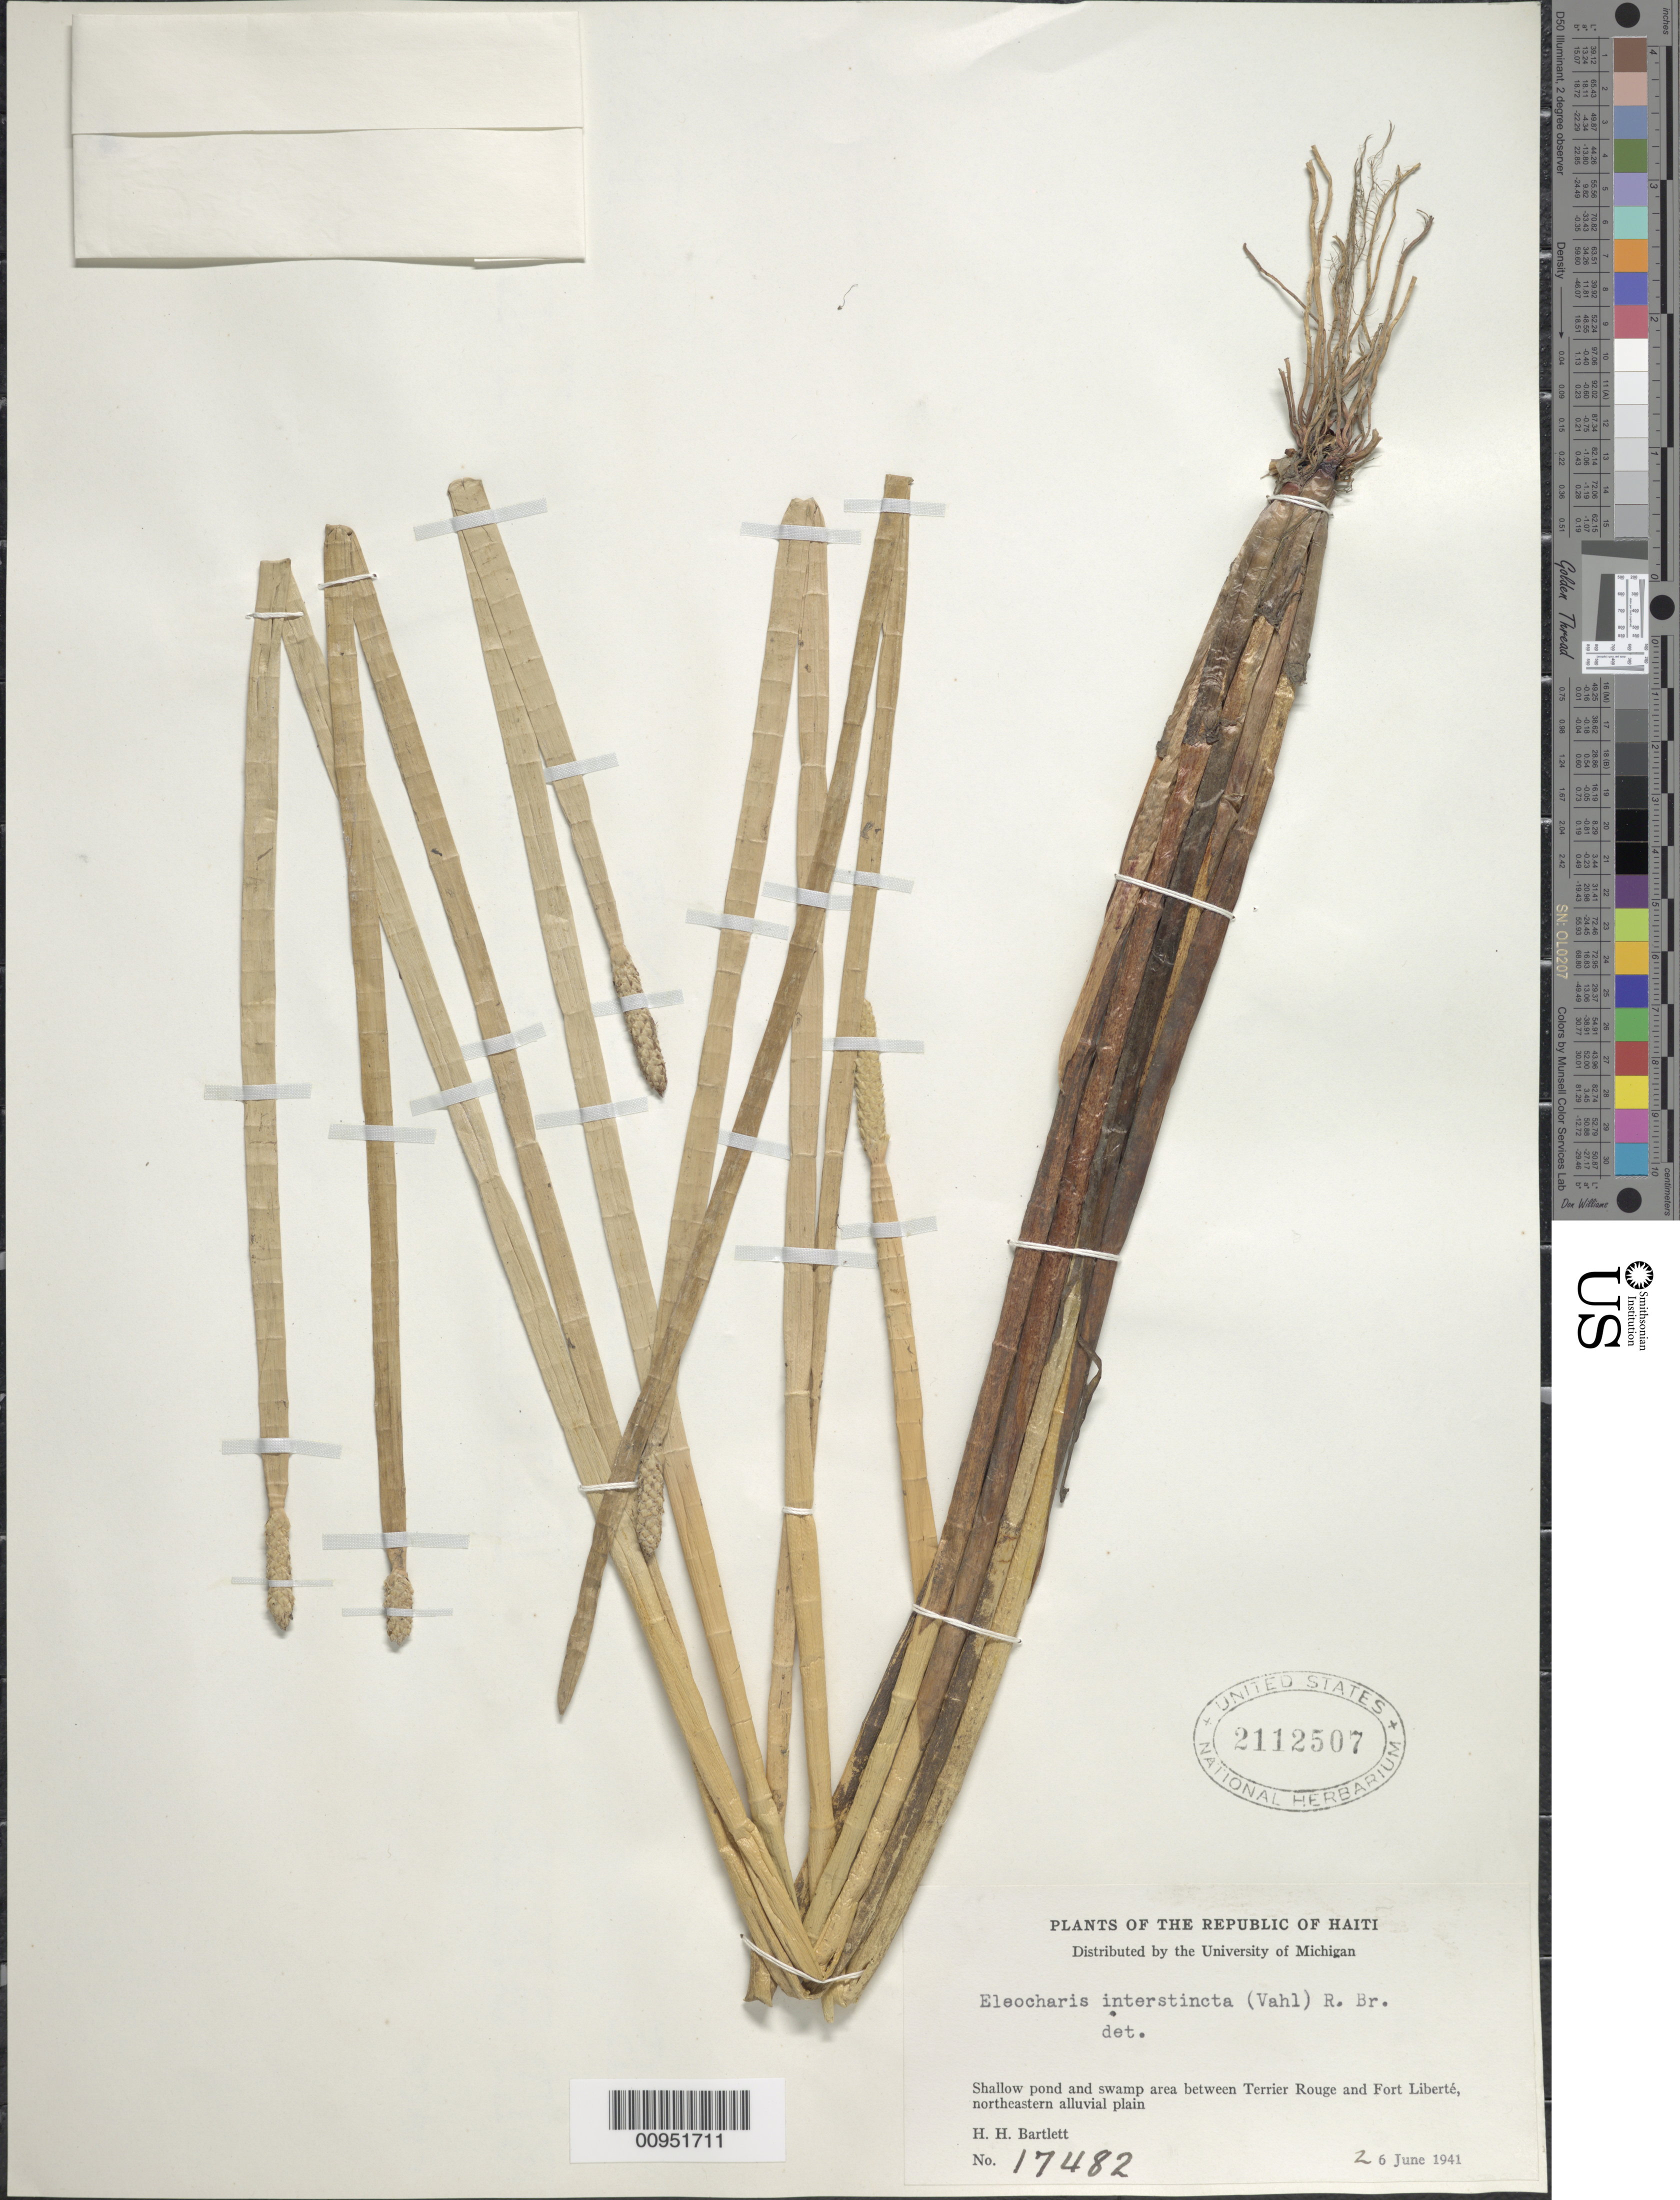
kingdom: Plantae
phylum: Tracheophyta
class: Liliopsida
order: Poales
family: Cyperaceae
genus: Eleocharis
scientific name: Eleocharis interstincta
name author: (Vahl) Roem. & Schult.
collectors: H. H. Bartlett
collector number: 17482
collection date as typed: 26 Jun 1941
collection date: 1941-06-26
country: Haiti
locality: Shallow pond and swamp area between Terrier Rouge and Fort Liberté, northeastern alluvial plain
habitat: Shallow pond and swamp area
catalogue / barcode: US 2112507